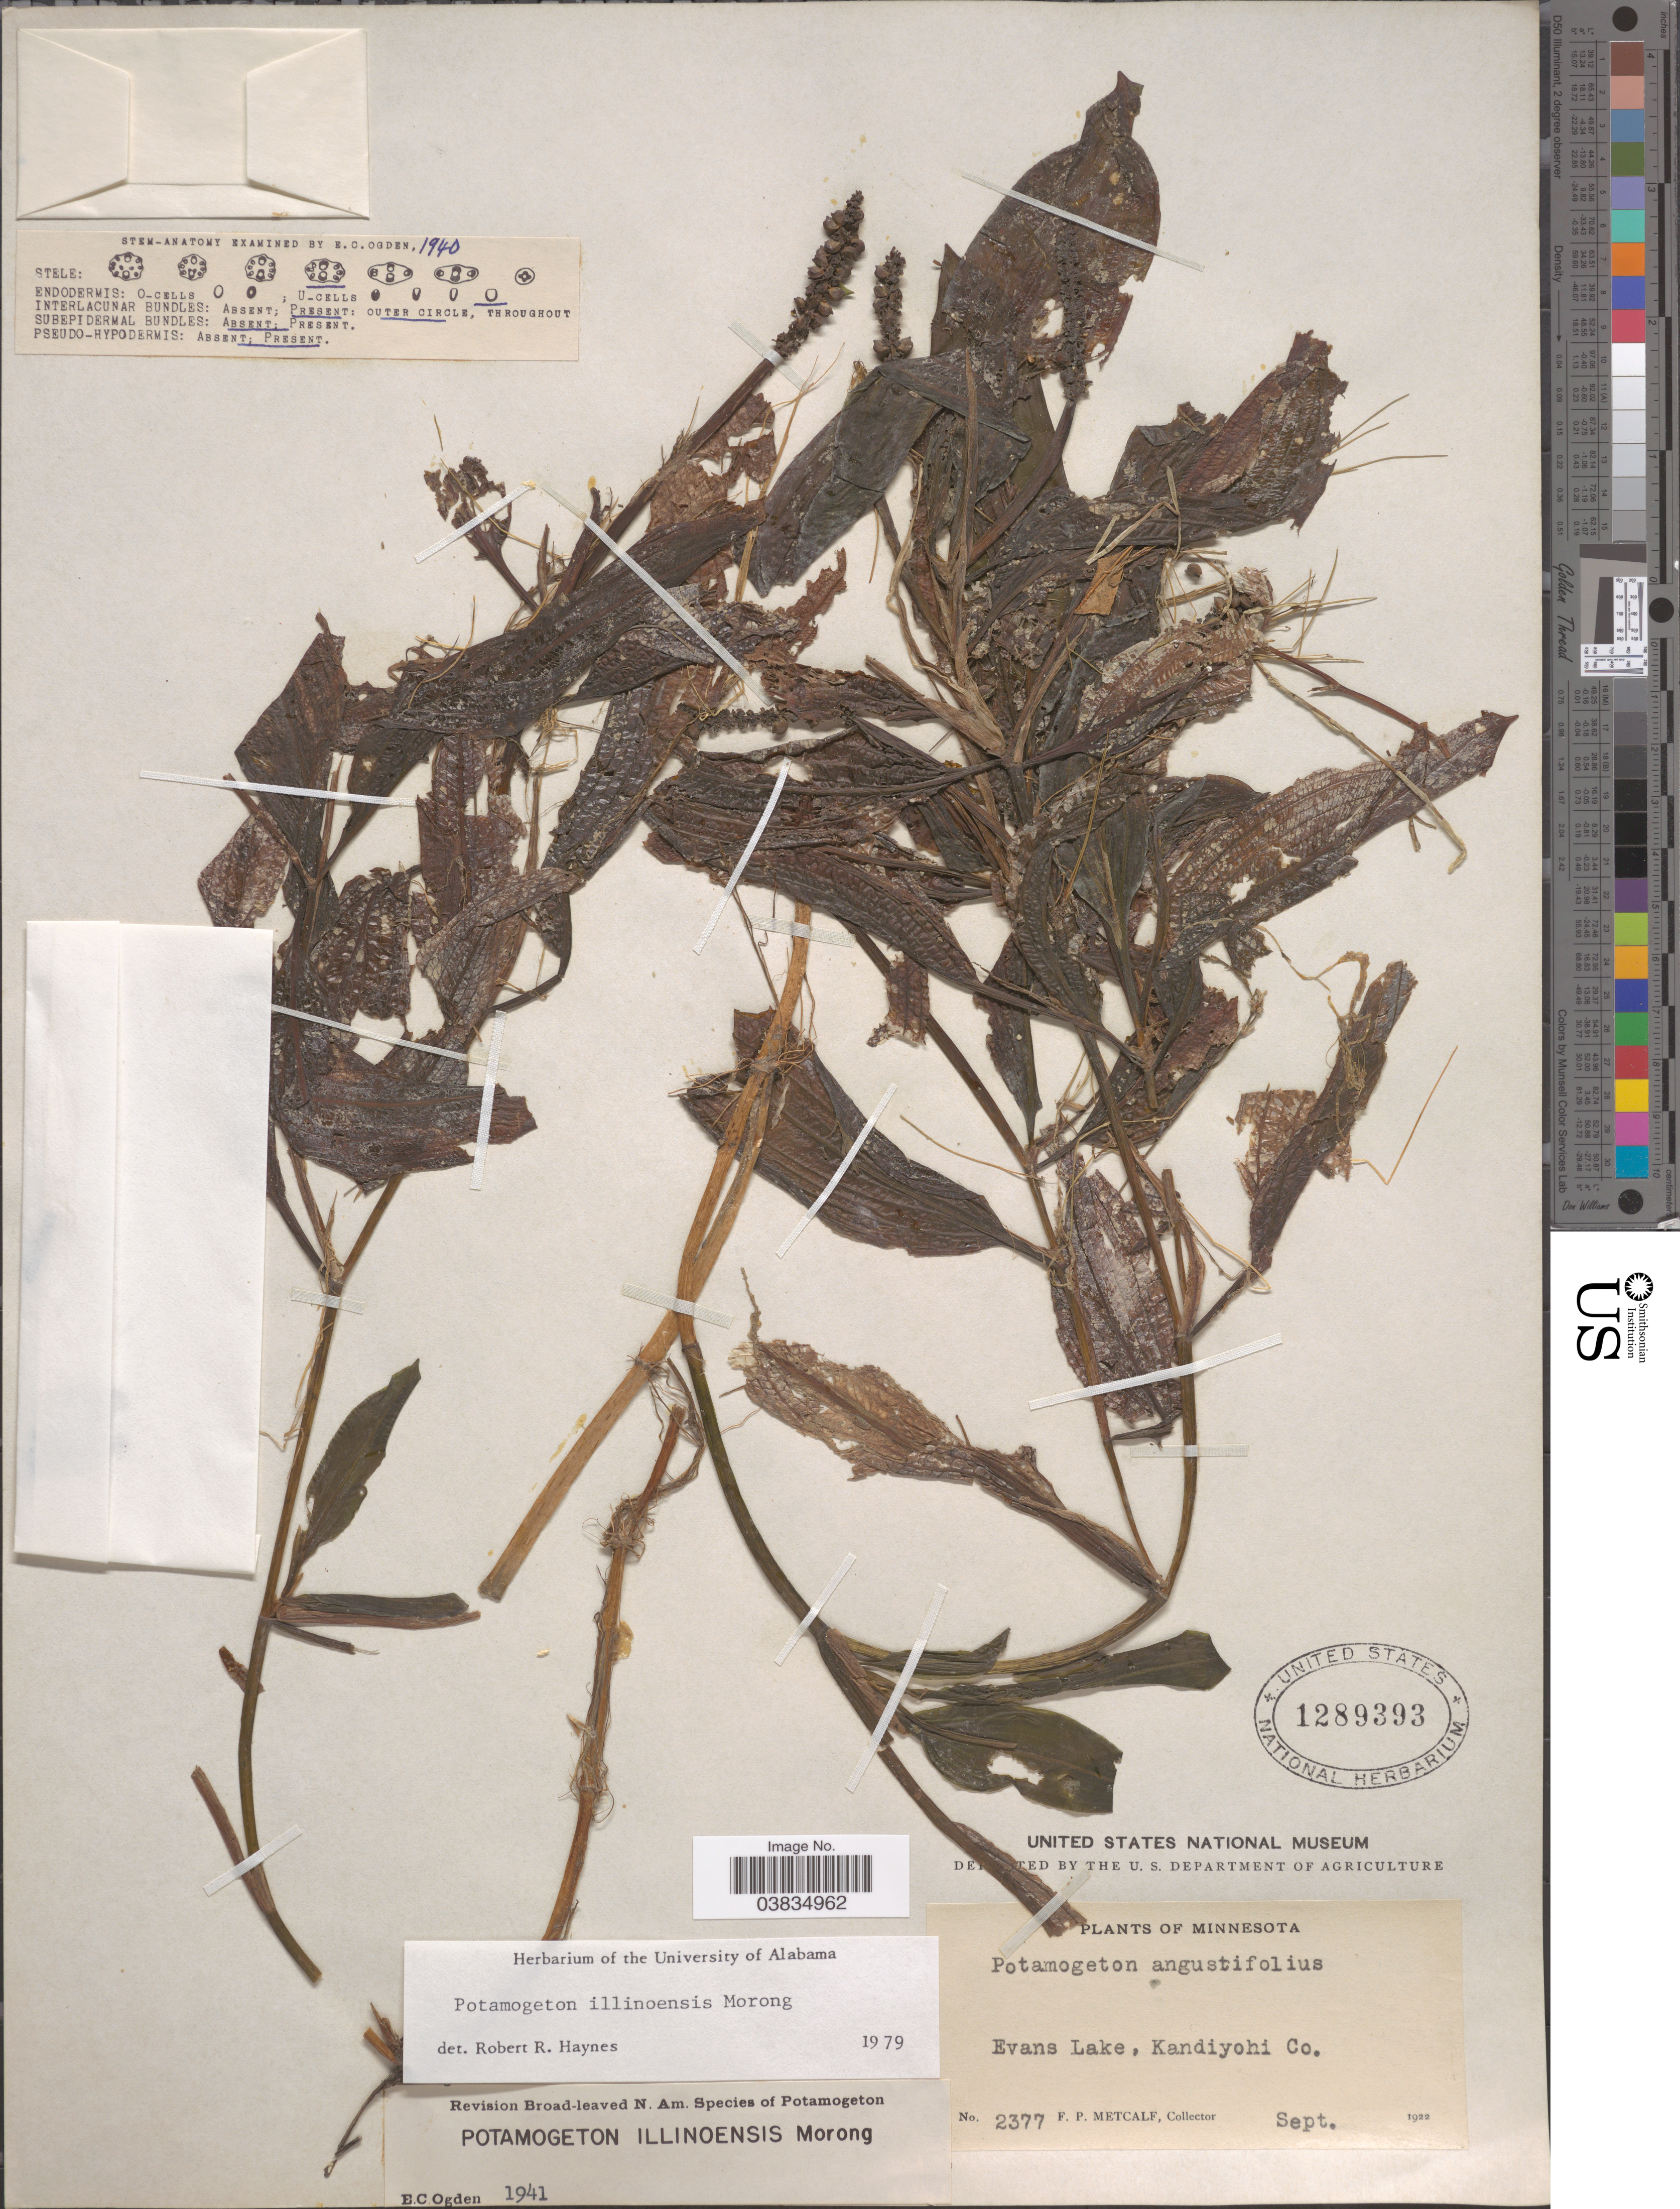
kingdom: Plantae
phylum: Tracheophyta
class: Liliopsida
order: Alismatales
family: Potamogetonaceae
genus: Potamogeton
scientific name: Potamogeton illinoensis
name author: Morong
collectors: F. Metcalf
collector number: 2377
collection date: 1922-09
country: United States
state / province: Minnesota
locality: Evans Lake, Kandiyohi Co.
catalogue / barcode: US 1289393